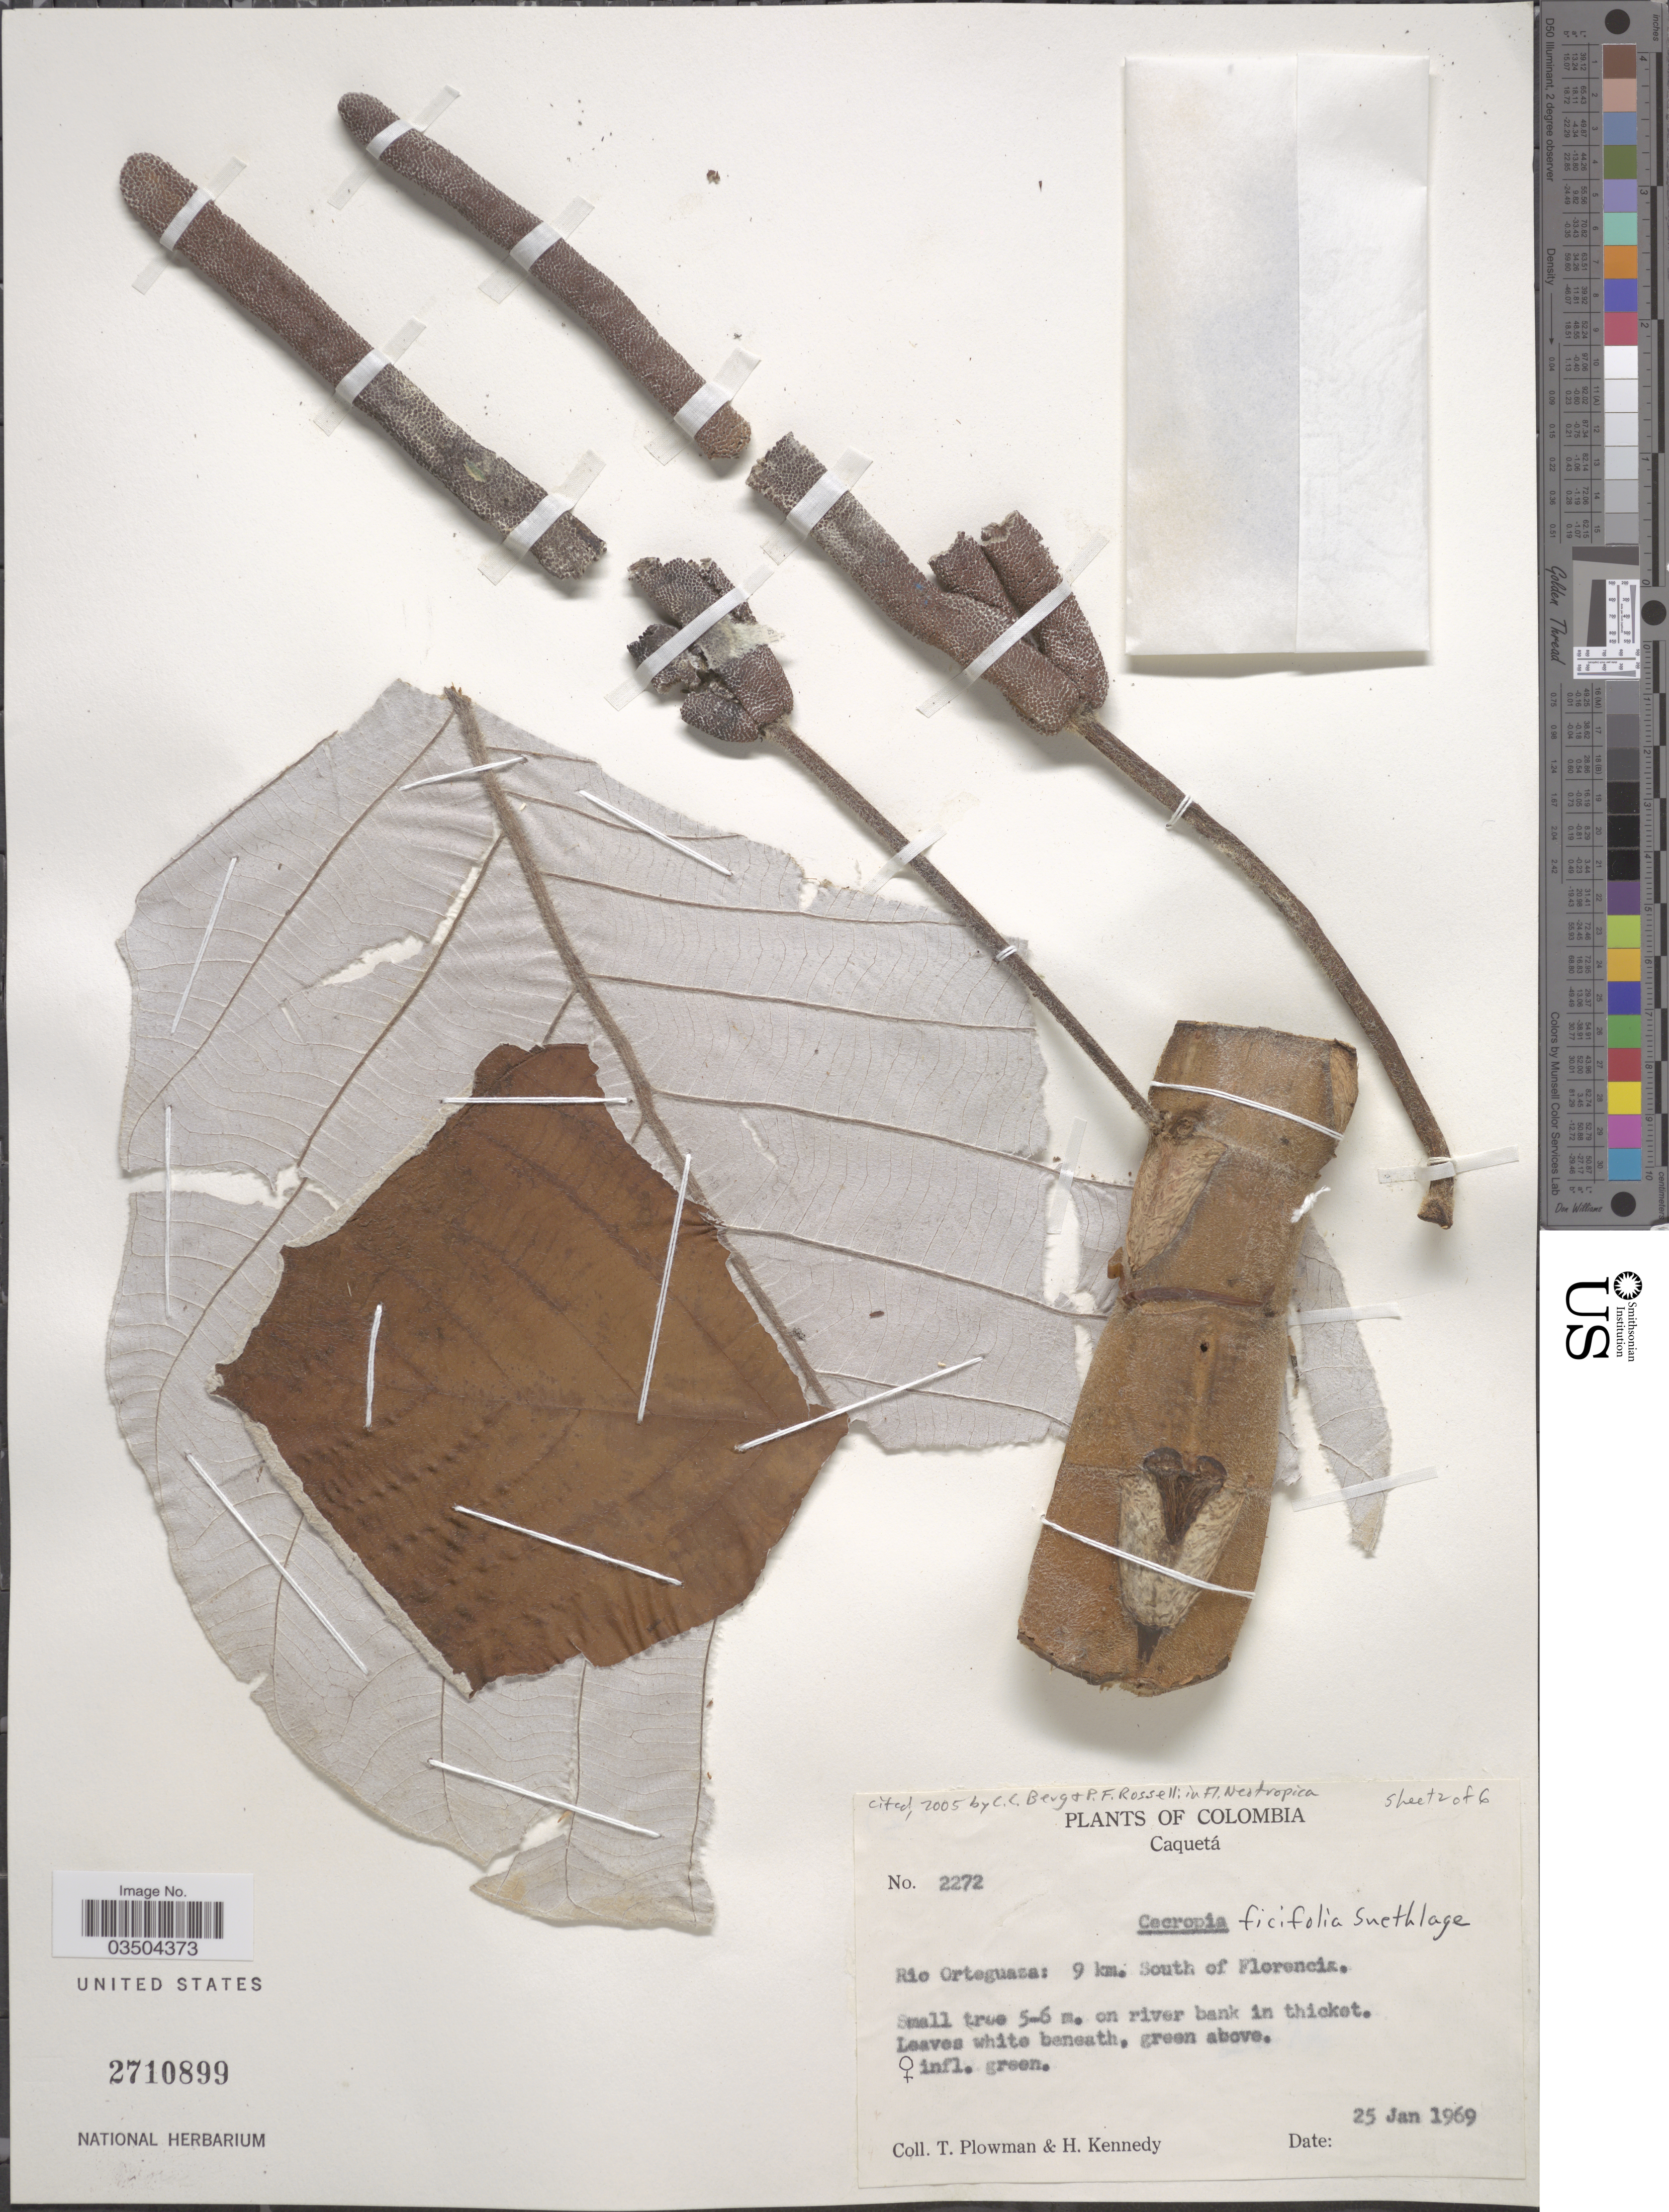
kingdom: Plantae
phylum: Tracheophyta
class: Magnoliopsida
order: Rosales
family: Urticaceae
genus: Cecropia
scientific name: Cecropia ficifolia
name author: Snethlage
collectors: T. Plowman & H. Kennedy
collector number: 2272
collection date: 1969-01-25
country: Colombia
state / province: Caquetá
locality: Rio Orteguaza: 9 km. South of Florencia.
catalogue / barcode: US 2710899